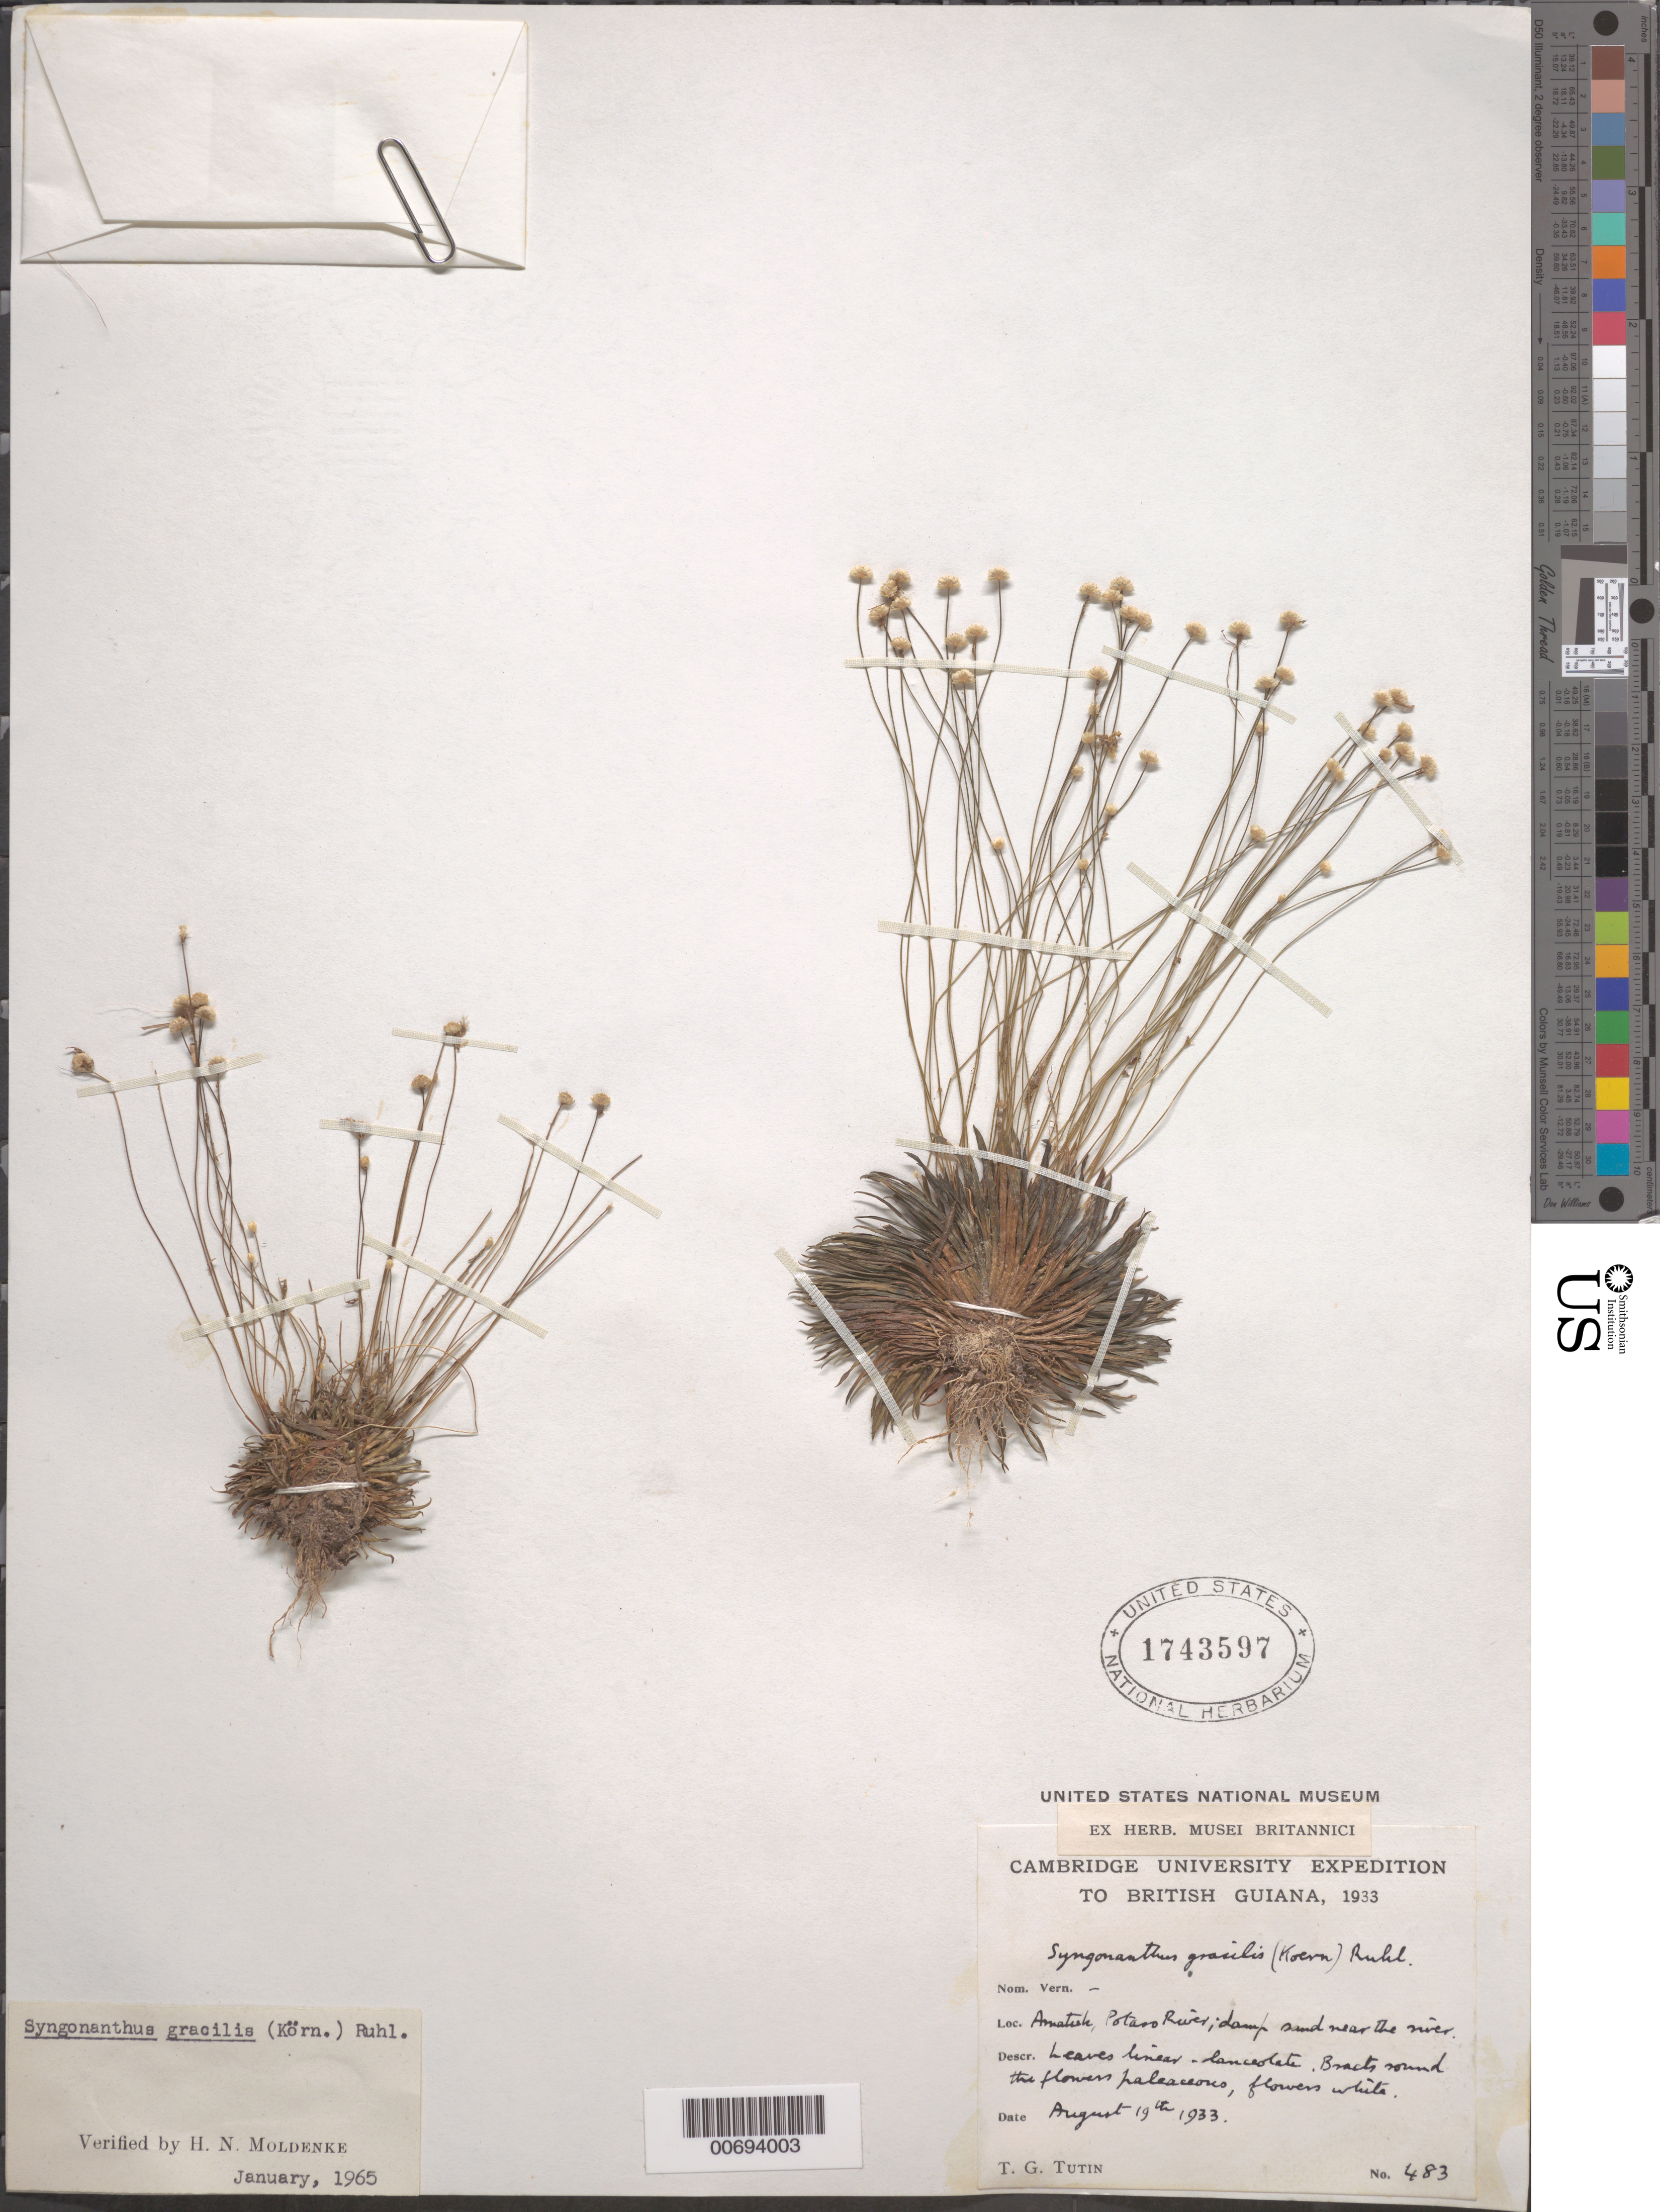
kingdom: Plantae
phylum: Tracheophyta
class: Liliopsida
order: Poales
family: Eriocaulaceae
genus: Syngonanthus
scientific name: Syngonanthus gracilis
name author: (Bong.) Ruhland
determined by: Moldenke, H. N.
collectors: T. G. Tutin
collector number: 483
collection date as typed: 19-Aug-33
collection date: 1933-08-19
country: Guyana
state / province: Potaro-Siparuni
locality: Amatuk, Potaro River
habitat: Sand near the river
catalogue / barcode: US 1743597